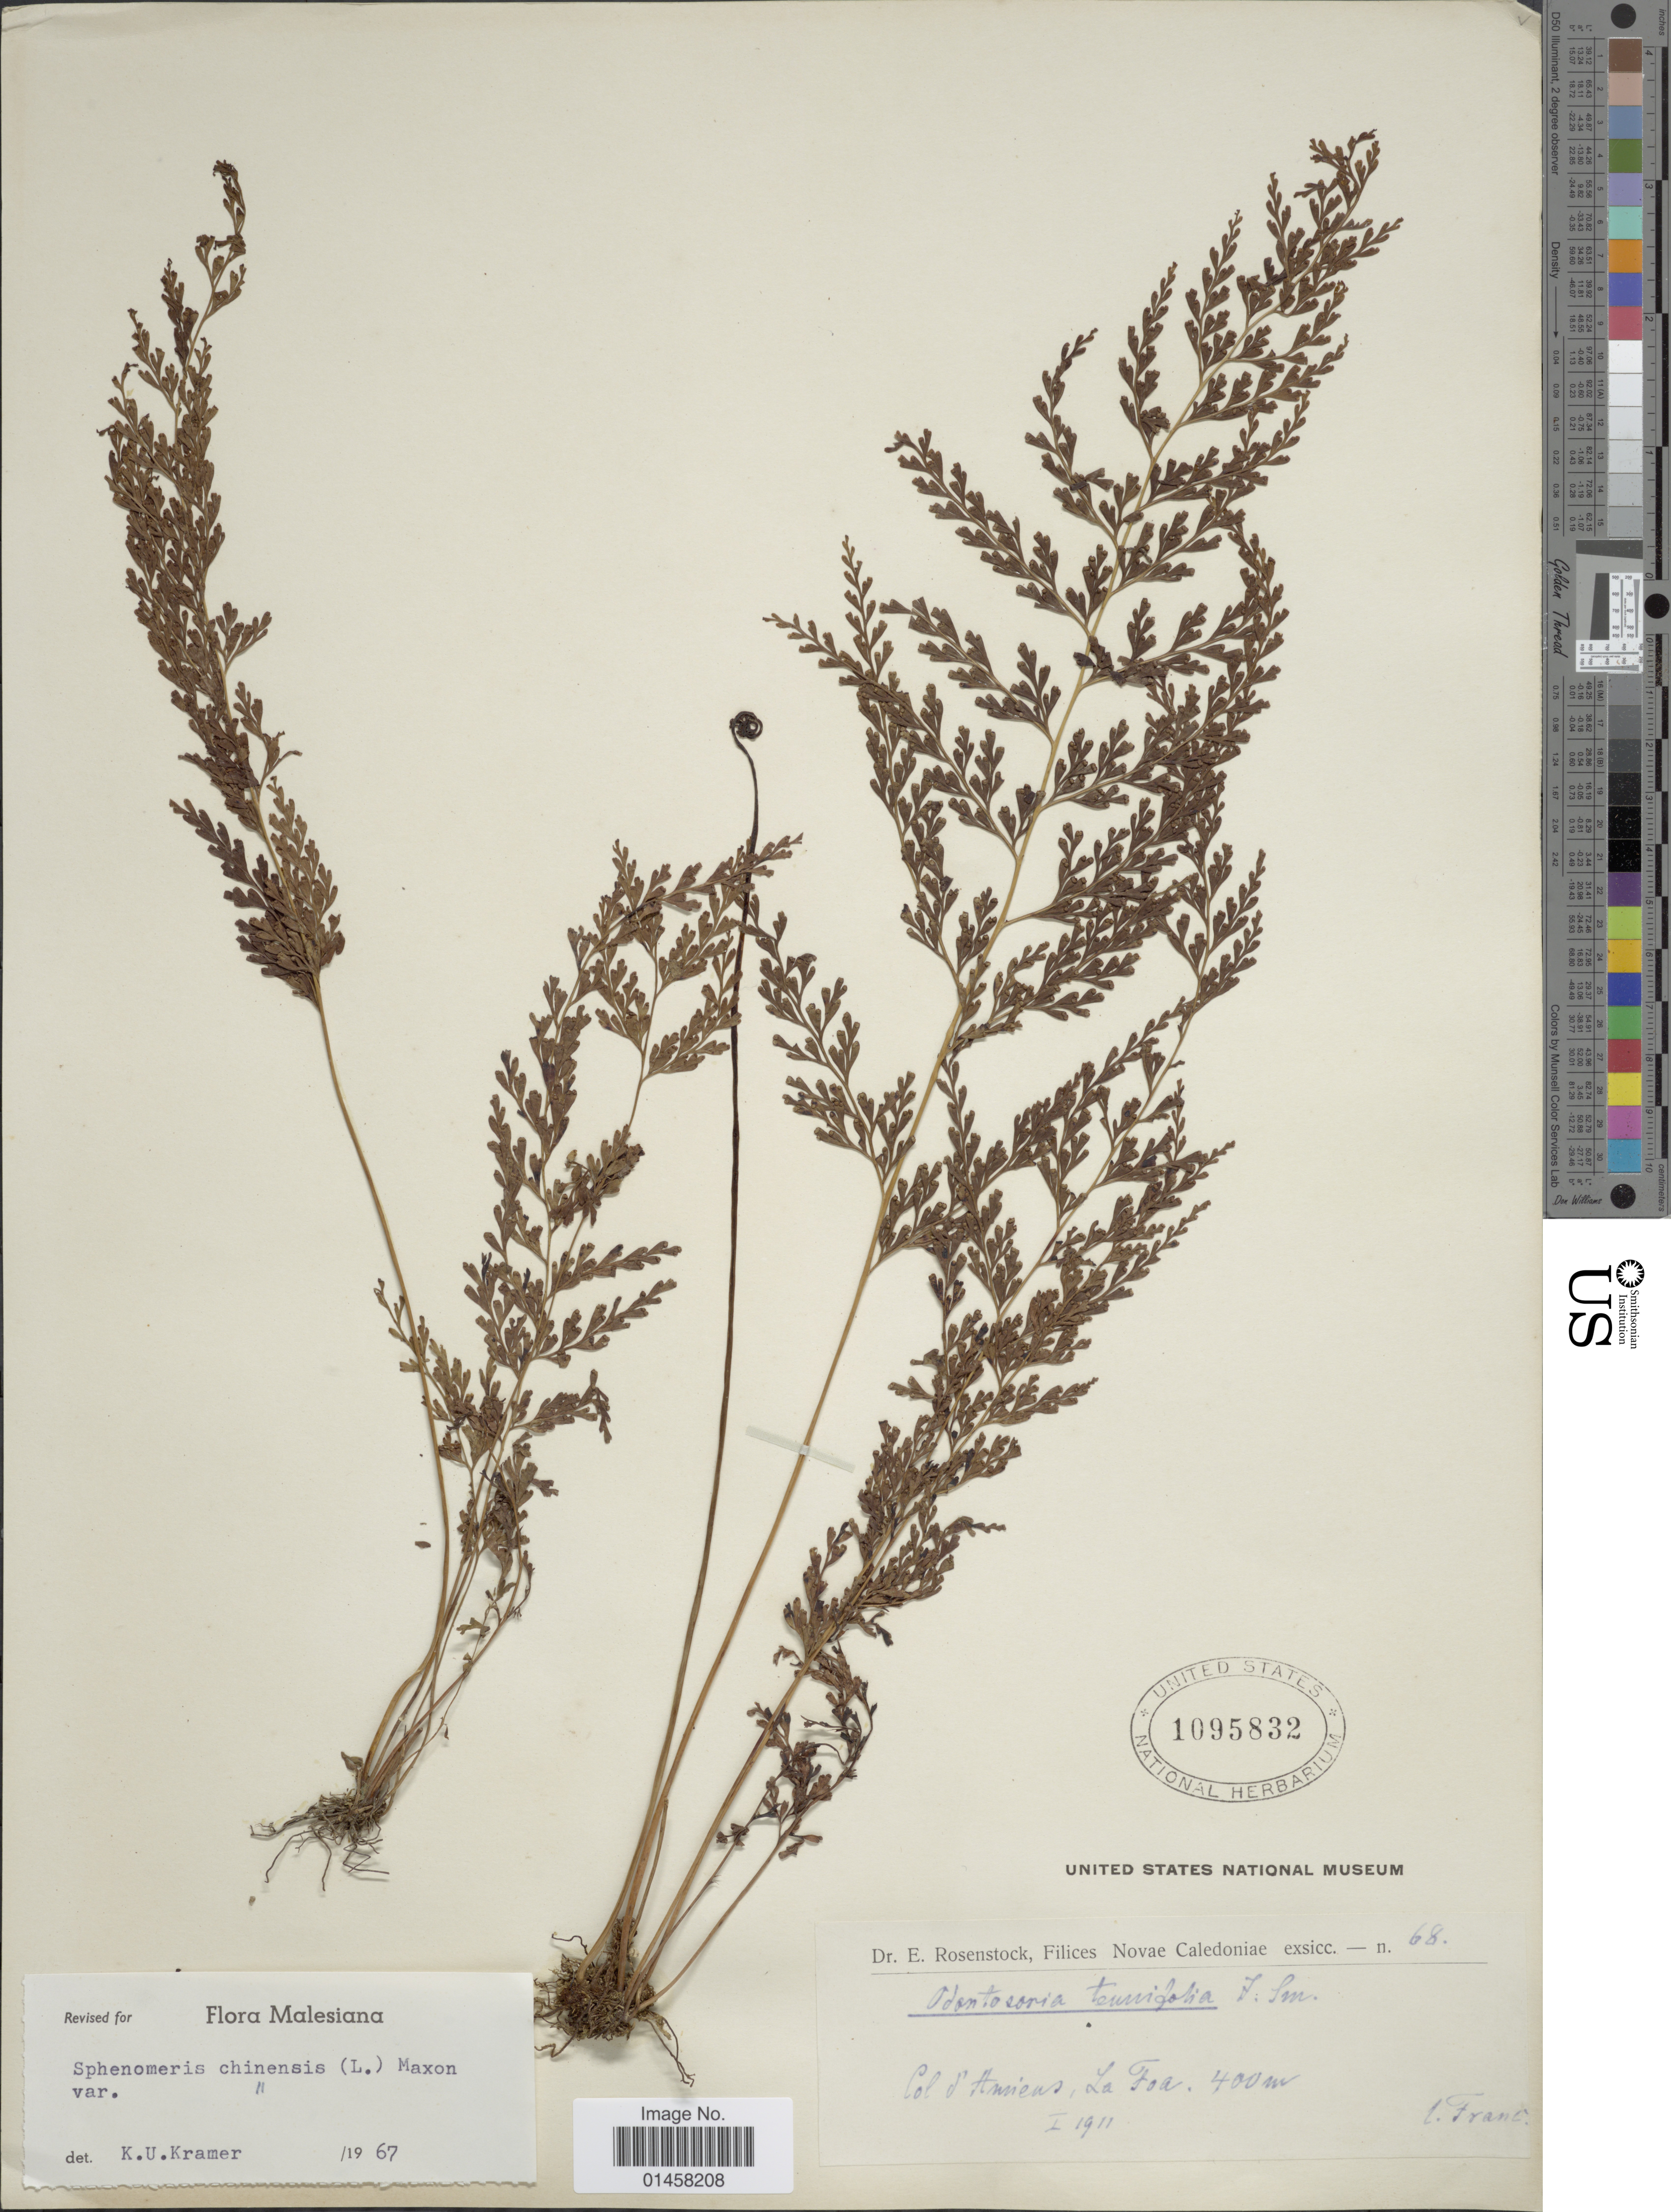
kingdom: Plantae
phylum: Tracheophyta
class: Polypodiopsida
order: Polypodiales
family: Lindsaeaceae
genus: Sphenomeris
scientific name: Sphenomeris chinensis var. chinensis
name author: (L.) Maxon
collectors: Franc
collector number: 68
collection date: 1911-01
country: New Caledonia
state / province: South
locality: Col d'Amieu, La Foa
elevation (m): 400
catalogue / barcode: US 1095832